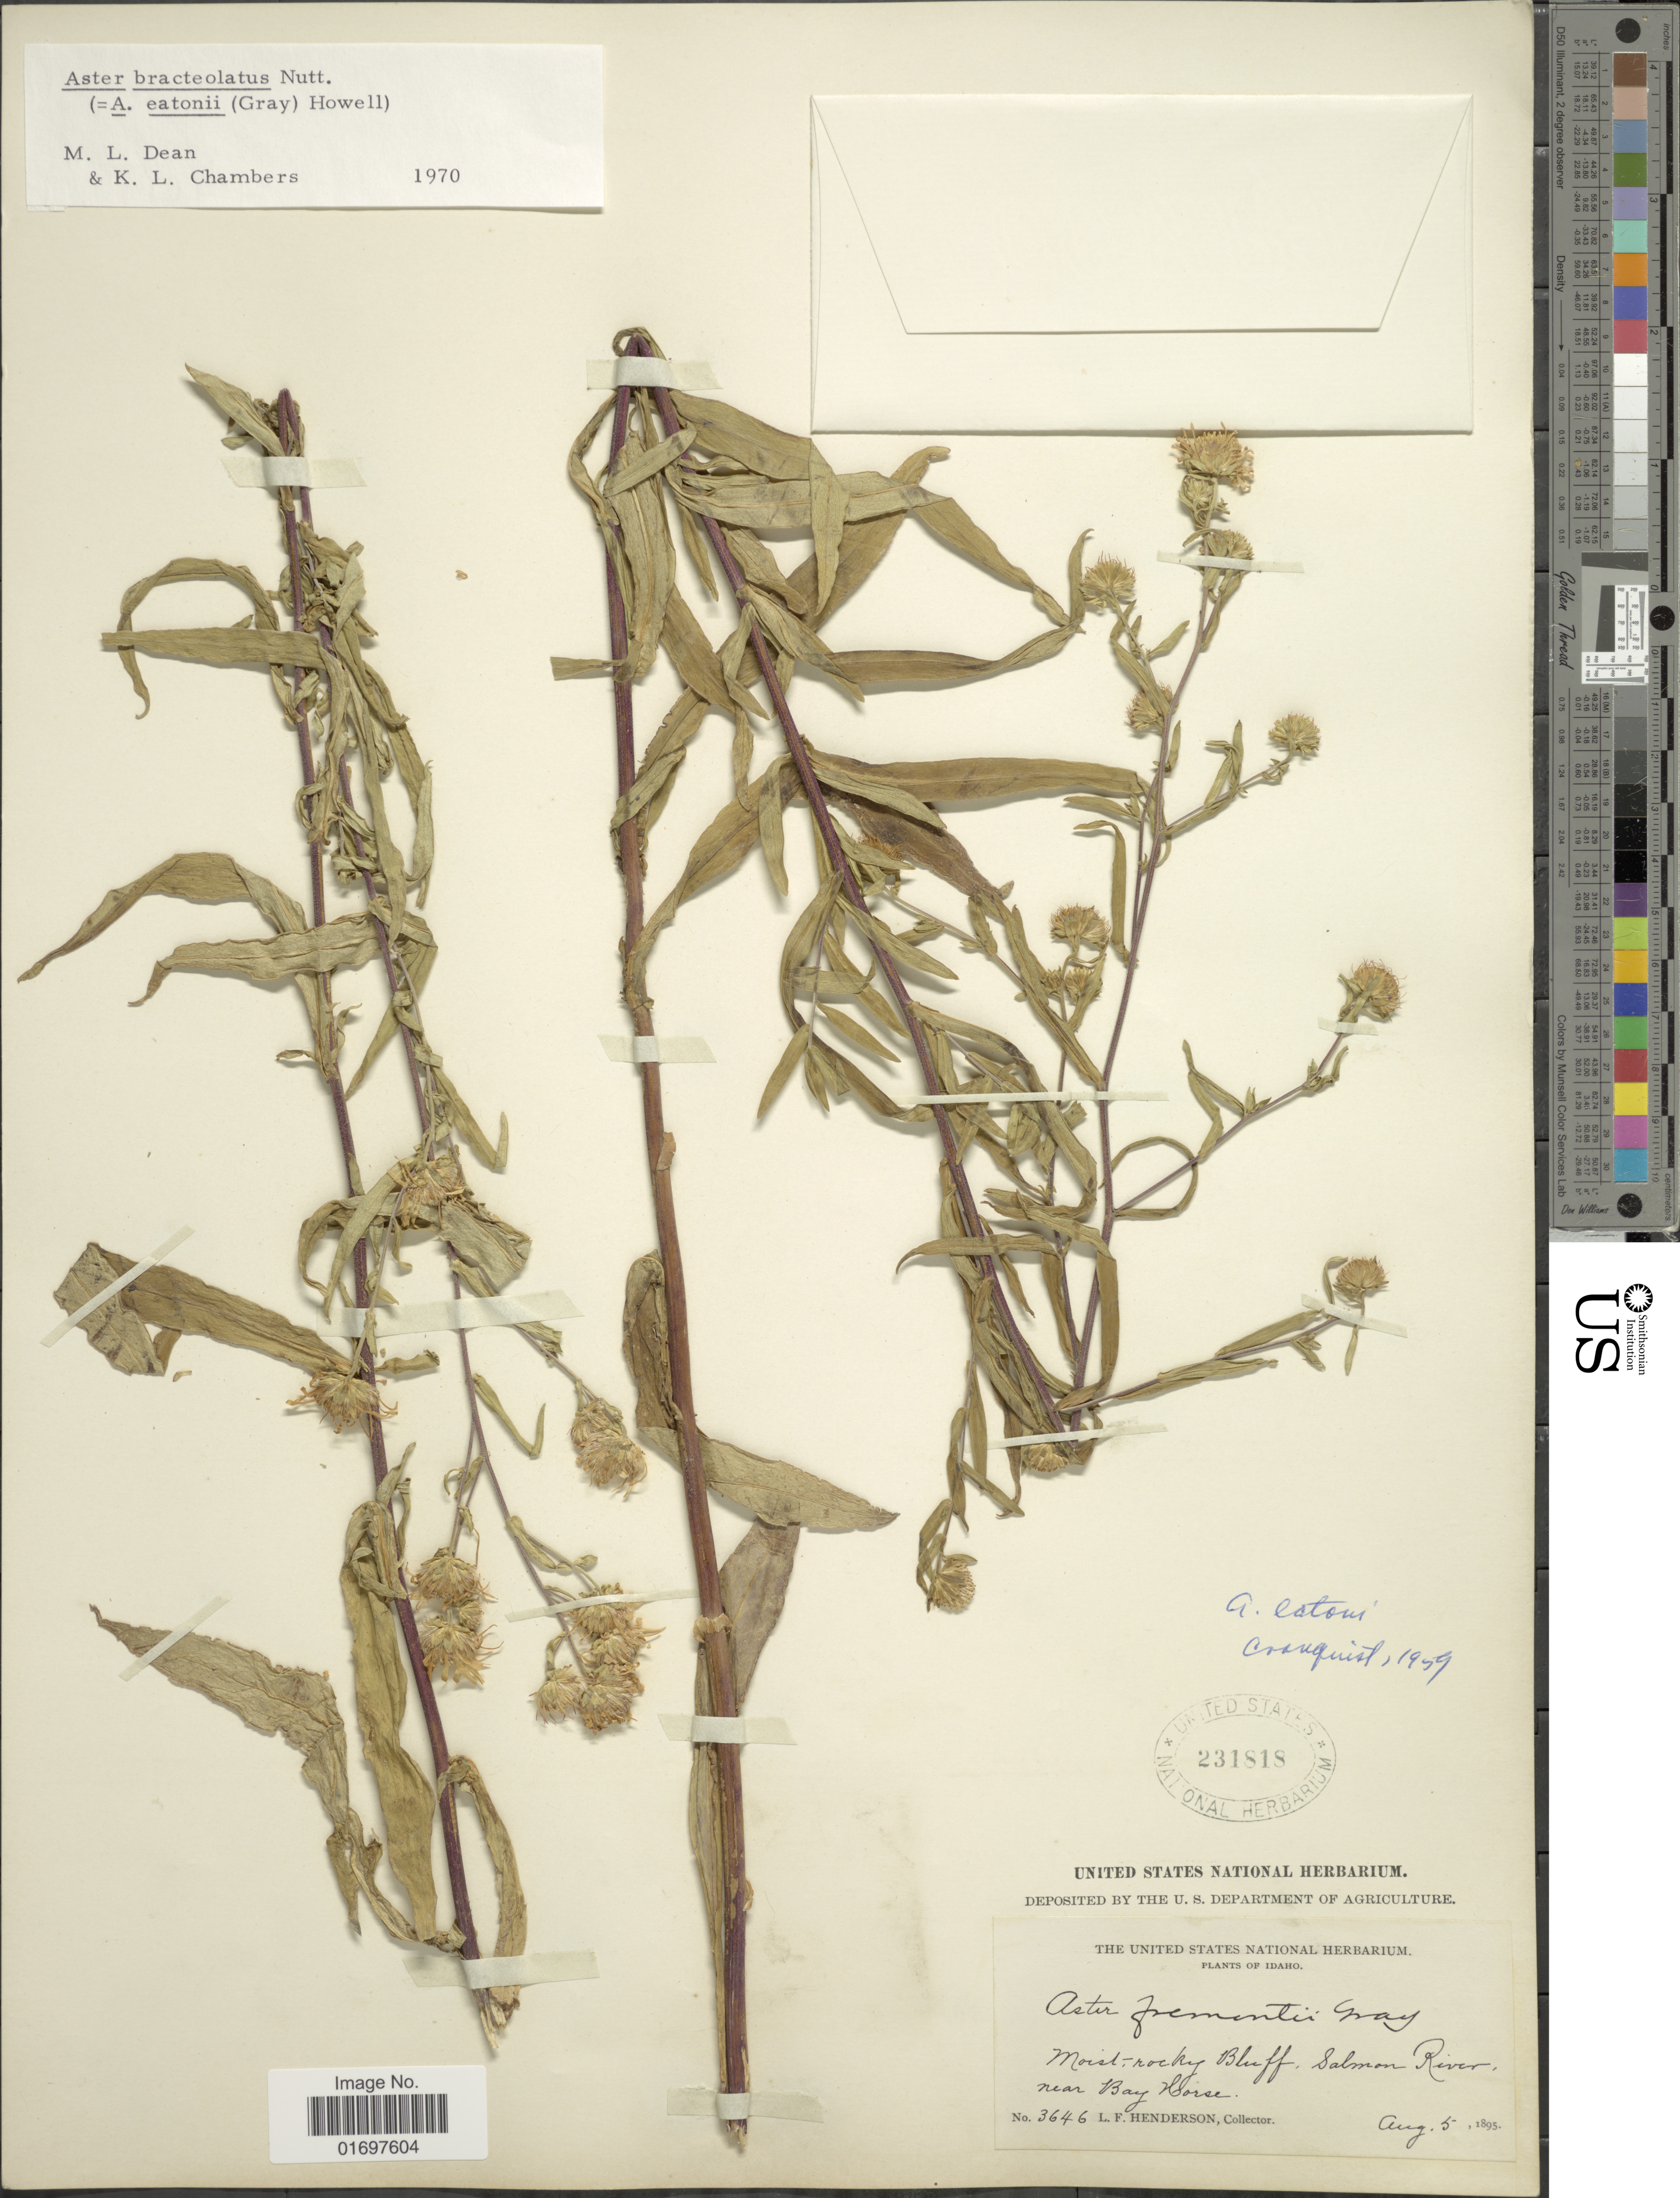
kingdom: Plantae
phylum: Tracheophyta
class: Magnoliopsida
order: Asterales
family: Asteraceae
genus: Symphyotrichum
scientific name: Symphyotrichum bracteolatum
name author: (Nutt.) G.L. Nesom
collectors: L. Henderson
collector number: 3646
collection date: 1895-08-05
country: United States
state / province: Idaho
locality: Idaho. Moist rocky, Bluff Salmon River near Bay Horse.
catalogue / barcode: US 231818